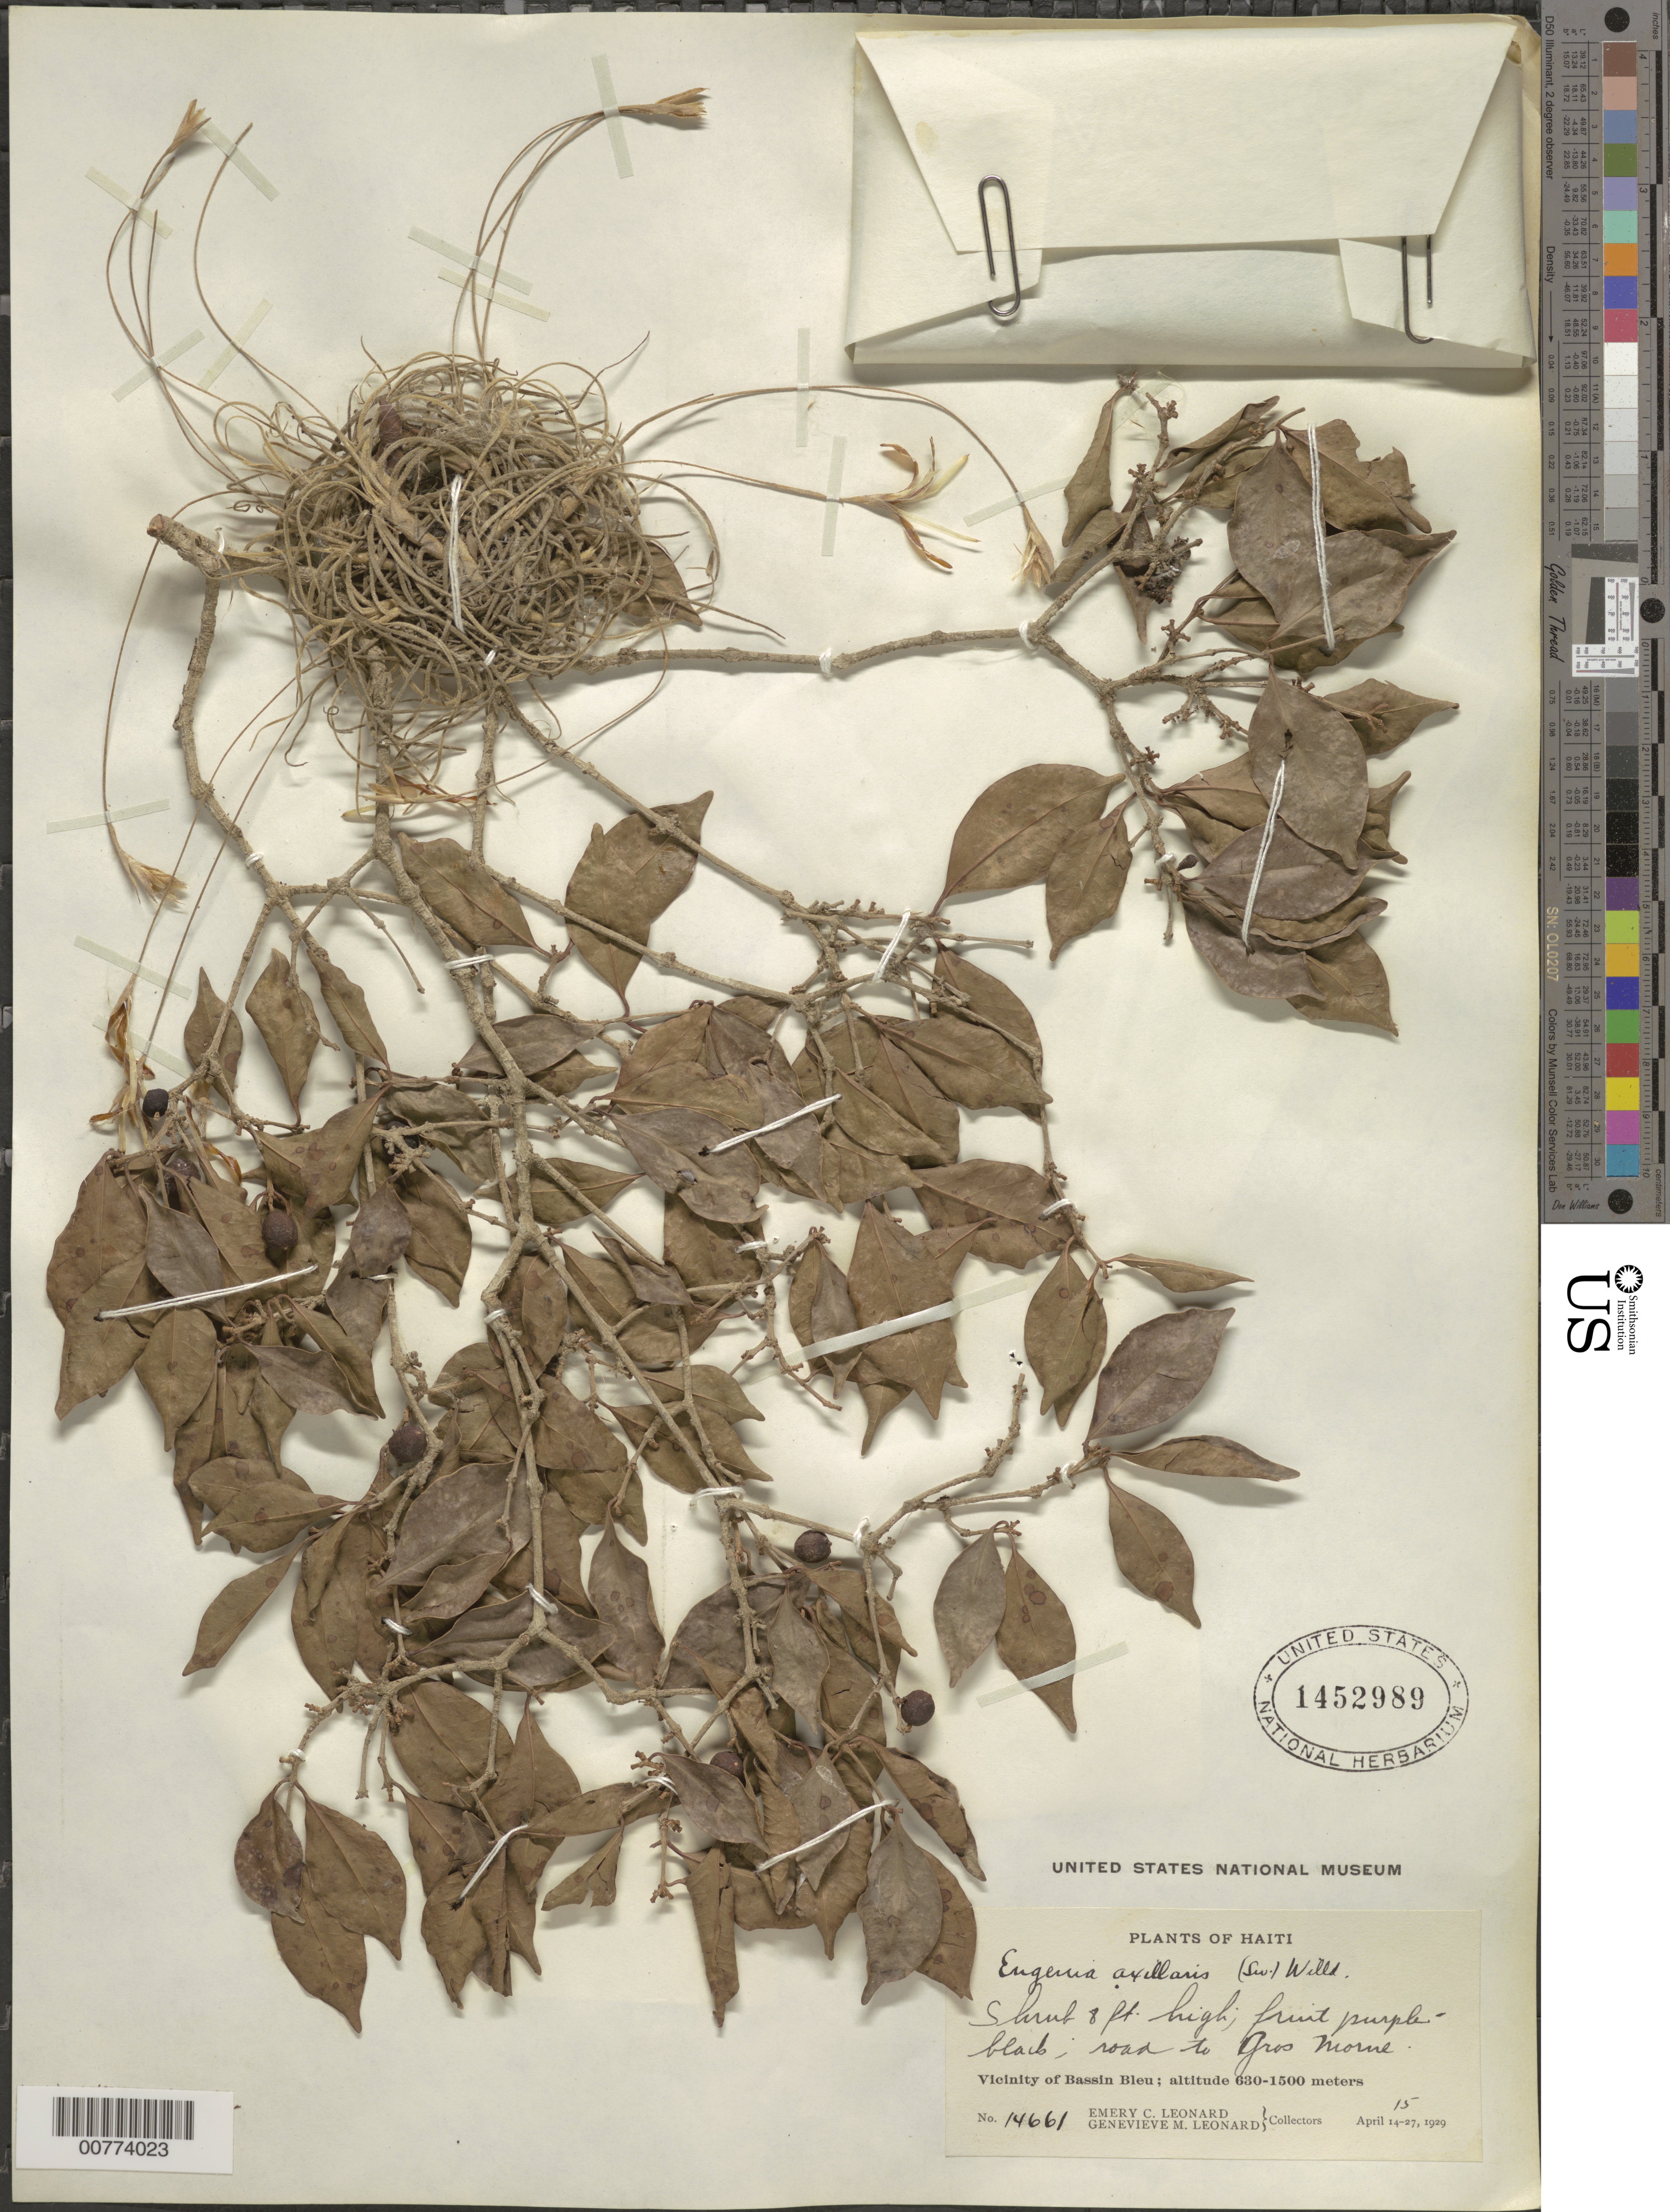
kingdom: Plantae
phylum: Tracheophyta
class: Magnoliopsida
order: Myrtales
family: Myrtaceae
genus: Eugenia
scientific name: Eugenia axillaris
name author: (Sw.) Willd.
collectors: E. C. Leonard & G. M. Leonard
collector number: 14661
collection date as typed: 15 Apr 1929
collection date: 1929-04-15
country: Haiti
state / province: Nord-Ouest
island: Hispaniola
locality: Vicinity of Bassin Bleu, road to Gros Morne.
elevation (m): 630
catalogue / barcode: US 1452989